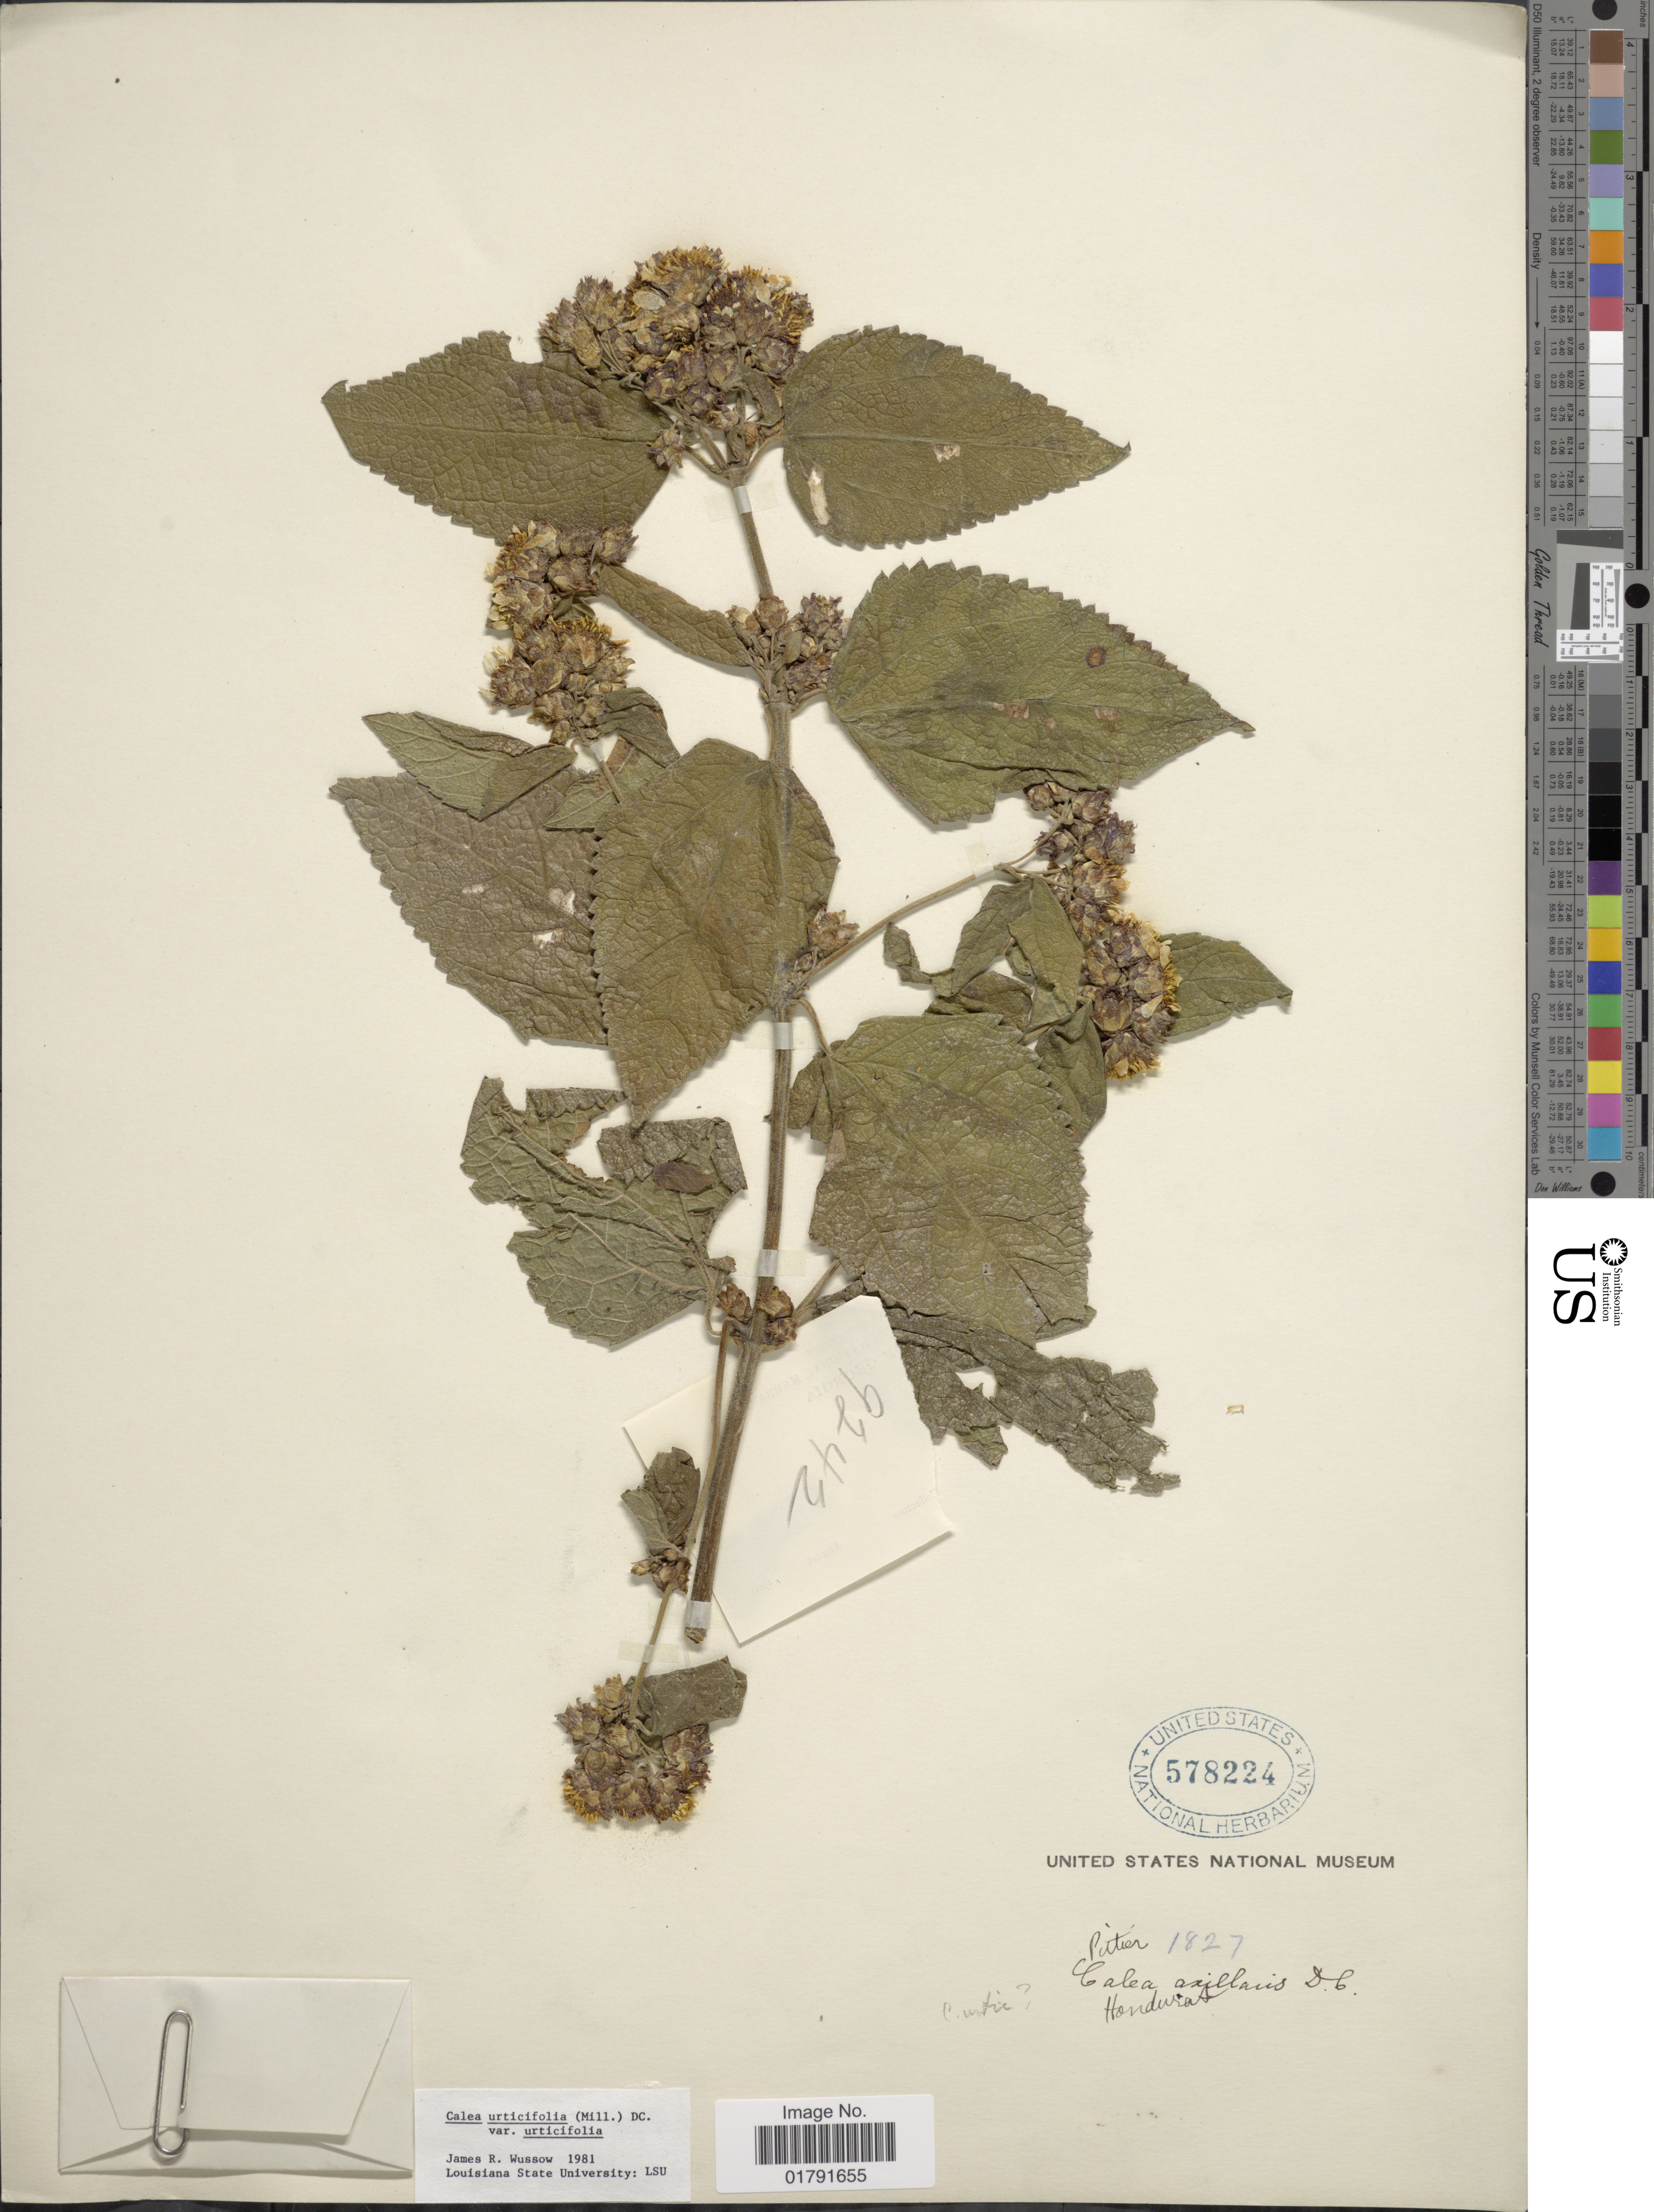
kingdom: Plantae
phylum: Tracheophyta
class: Magnoliopsida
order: Asterales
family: Asteraceae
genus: Calea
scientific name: Calea urticifolia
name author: (Mill.) DC.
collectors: Pittier, --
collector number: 1827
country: Honduras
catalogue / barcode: US 578224